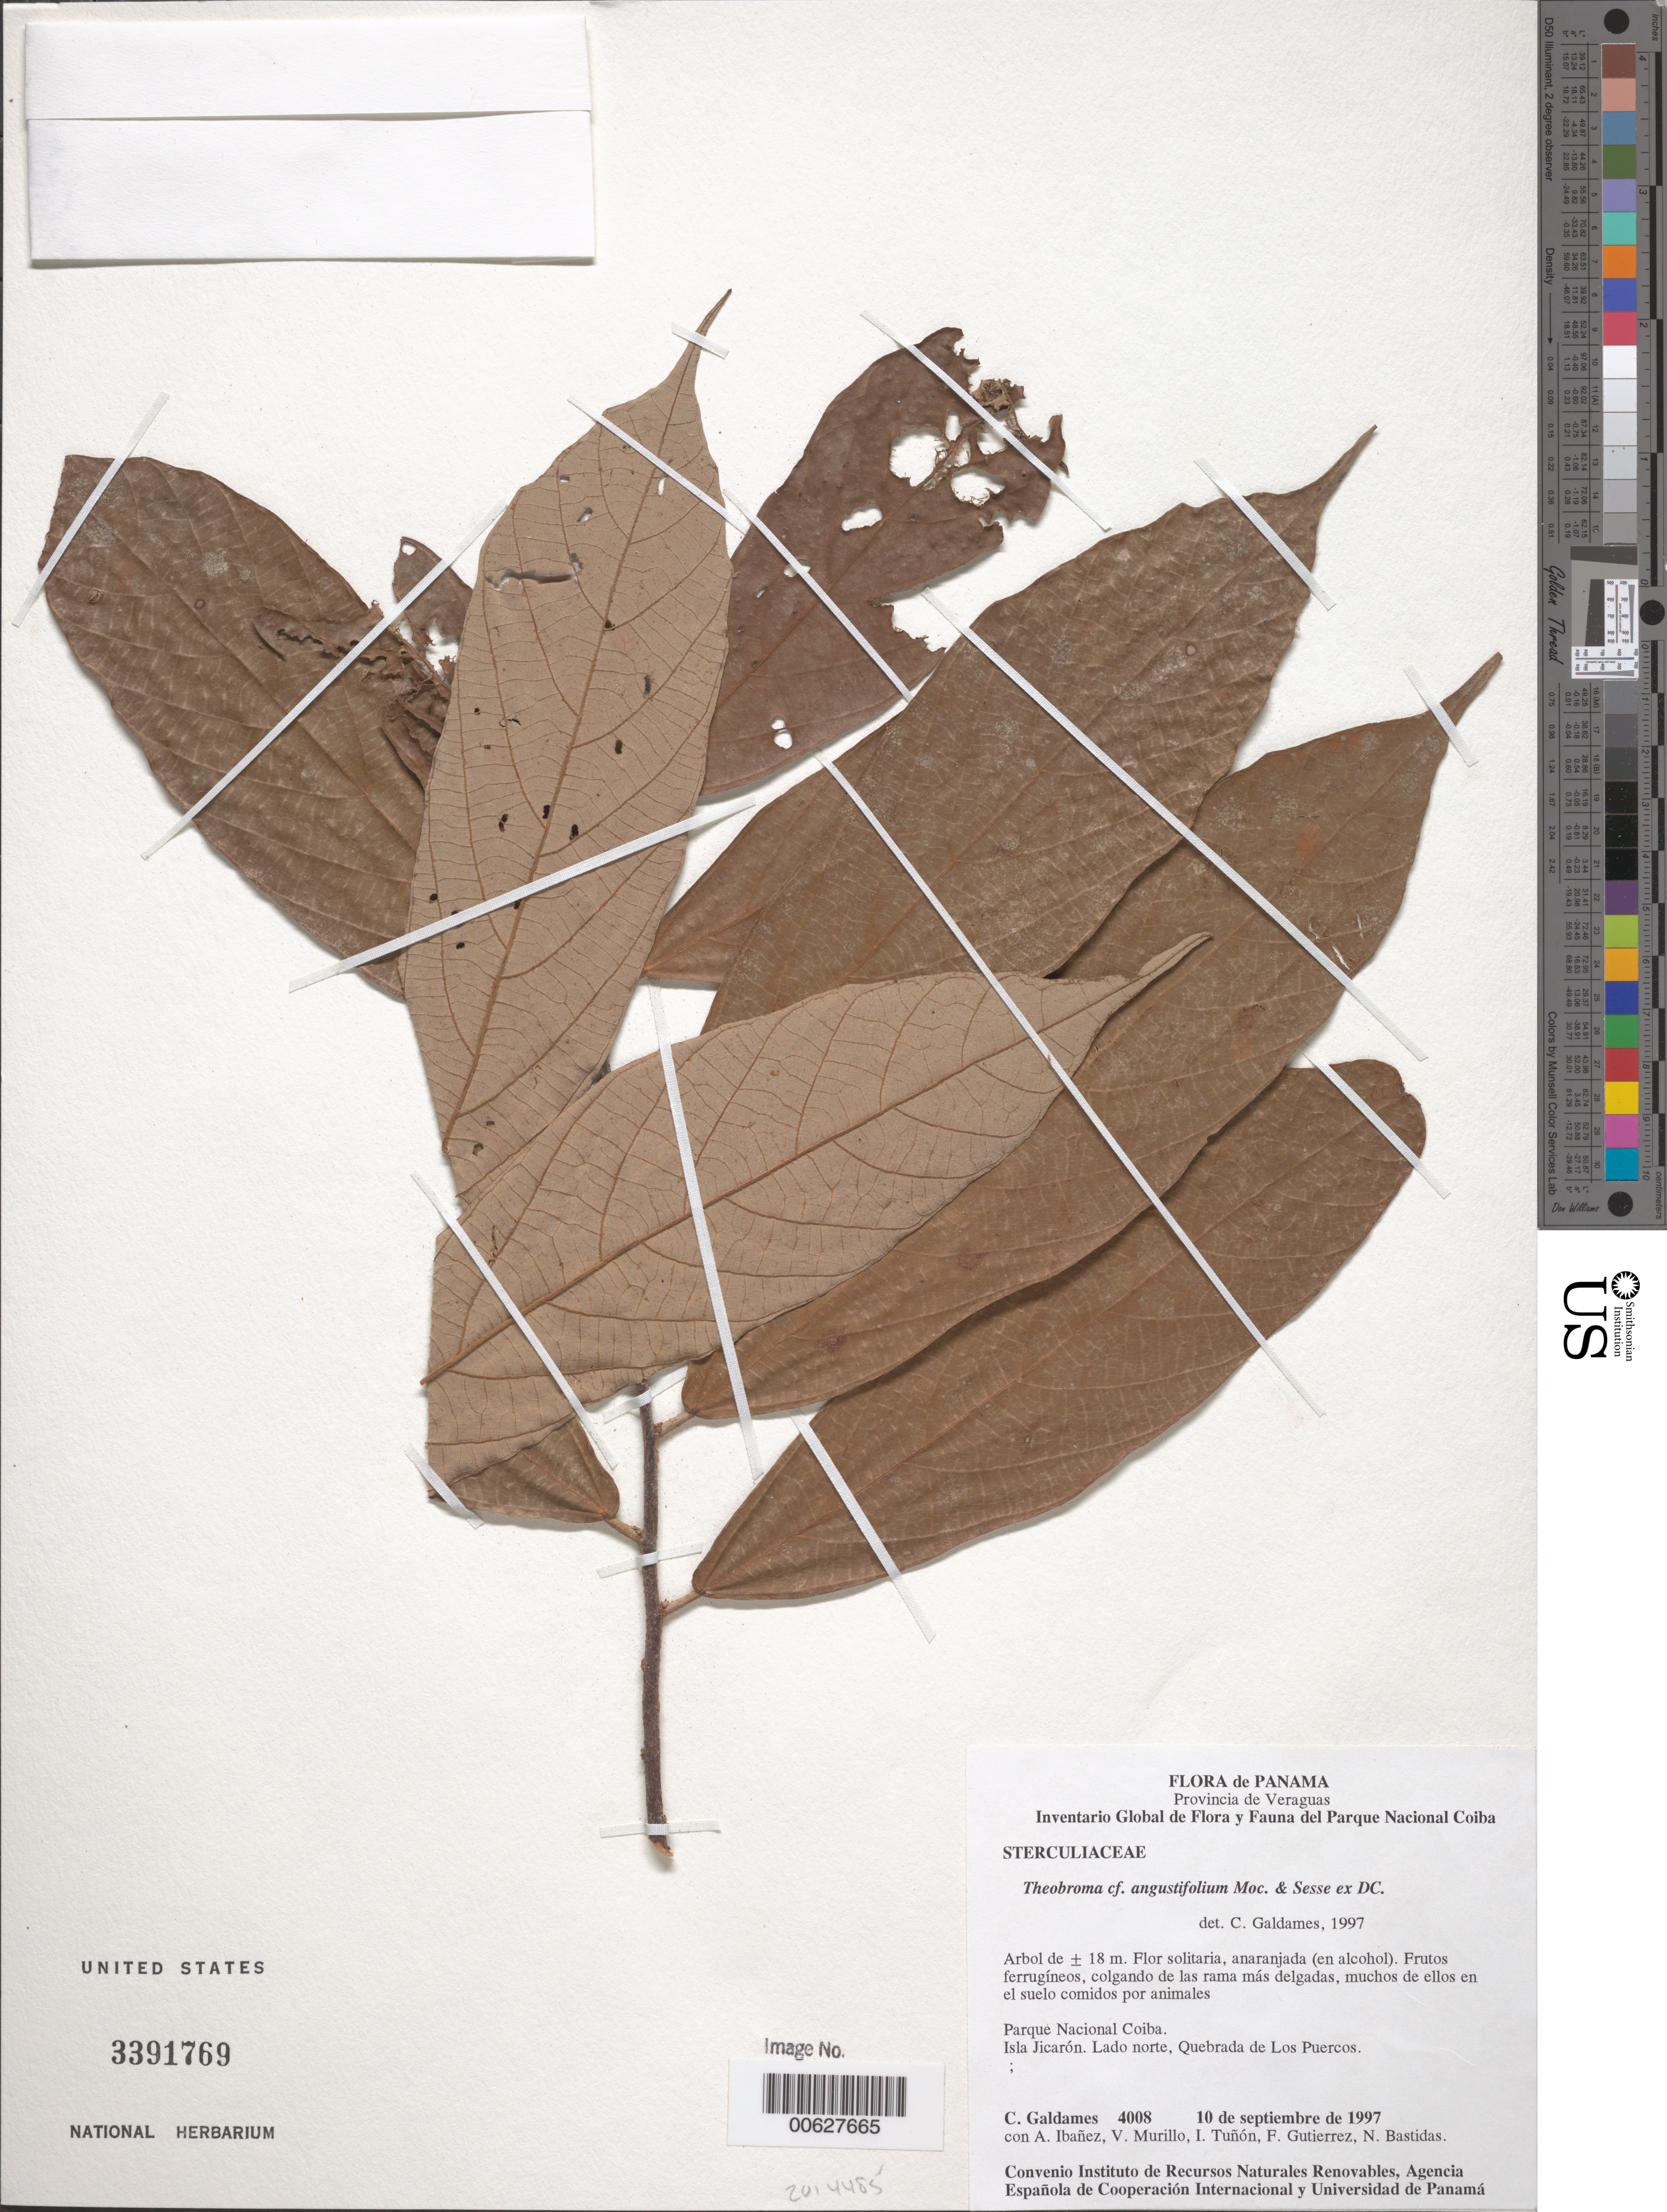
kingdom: Plantae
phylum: Tracheophyta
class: Magnoliopsida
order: Malvales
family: Malvaceae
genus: Theobroma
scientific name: Theobroma angustifolium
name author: DC.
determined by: Dorr, Laurence J., Curator (BOT), Smithsonian Institution - National Museum of Natural History (UNITED STATES)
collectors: C. Galdames, A. Ibáñez, V. Murillo, I. Tuñón, F. Gutierrez & N. Bastidas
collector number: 4008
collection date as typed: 10 Sep 1997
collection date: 1997-09-10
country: Panama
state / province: Veraguas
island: Jicarón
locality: Parque Nacional Coiba, Isla Jicarón, Lado Norte, Quebrada de Los Puercos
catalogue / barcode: US 3391769